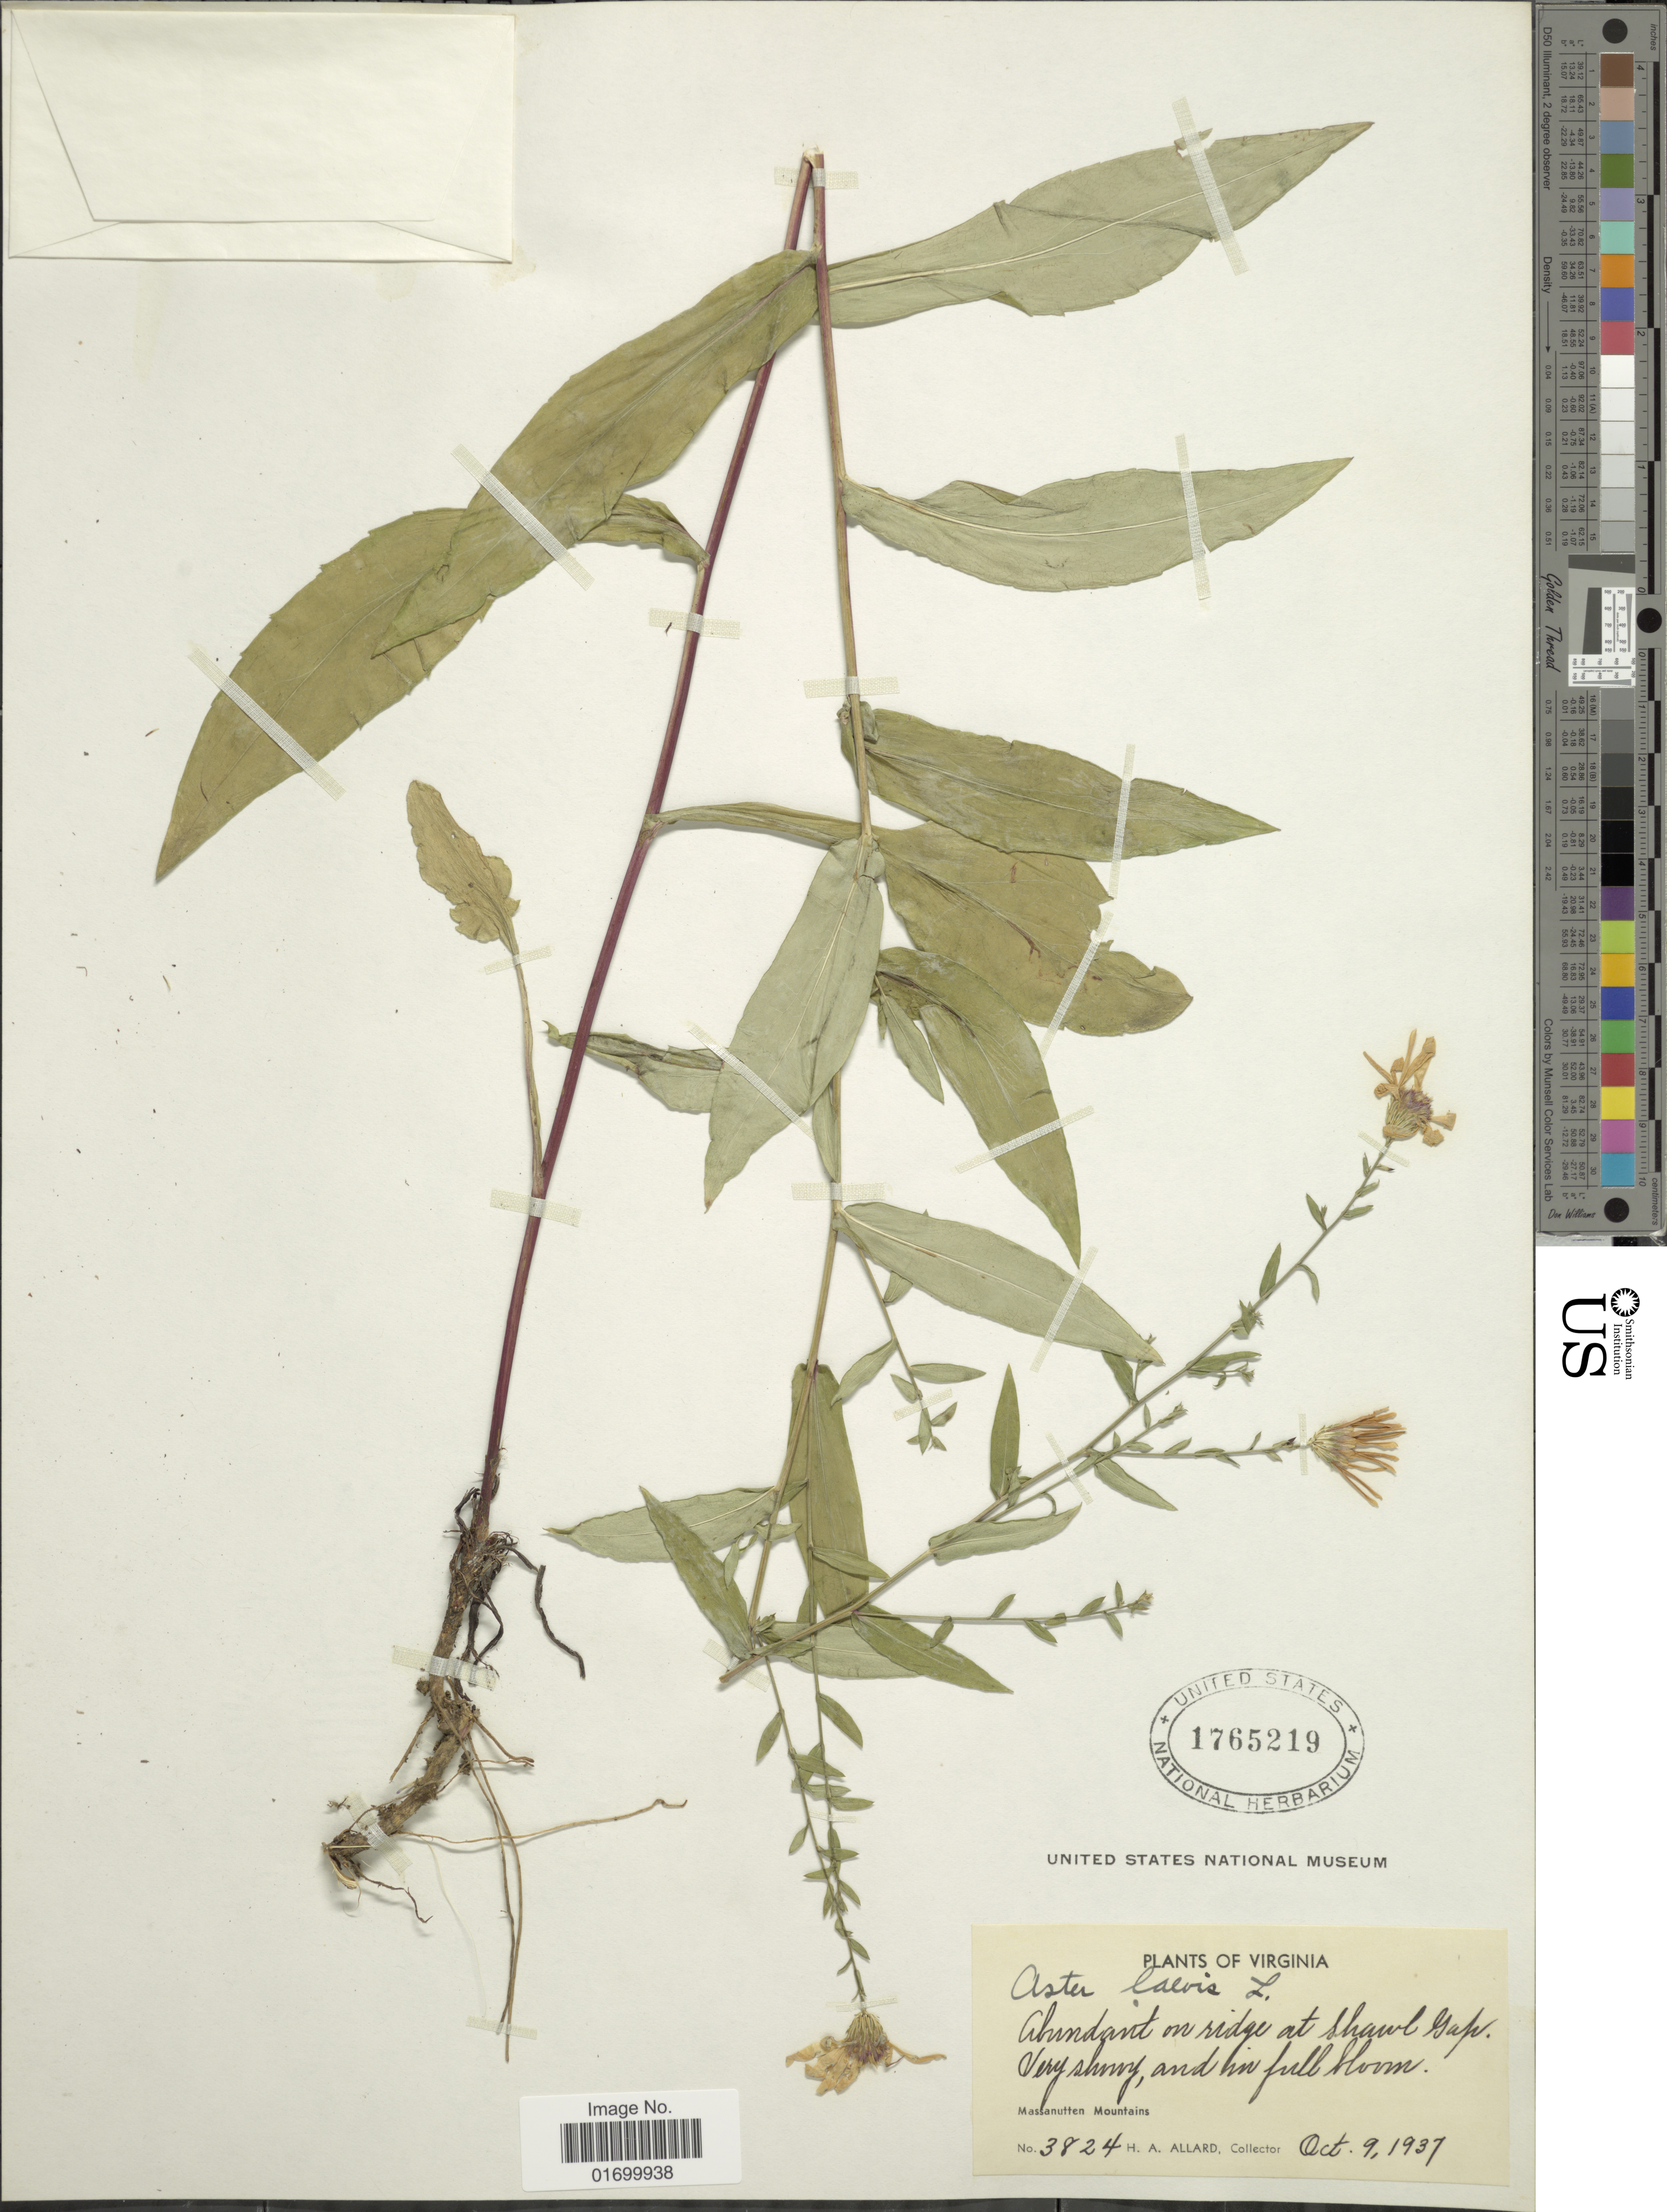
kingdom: Plantae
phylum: Tracheophyta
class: Magnoliopsida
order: Asterales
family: Asteraceae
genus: Symphyotrichum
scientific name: Symphyotrichum laeve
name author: (L.) Á. Löve & D. Löve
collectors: H. A. Allard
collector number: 3824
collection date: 1937-10-09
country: United States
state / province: Virginia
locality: Abundant in ridge at Shavel Gap, very showy and in full bloom, Massanutten Mountains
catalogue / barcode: US 1765219